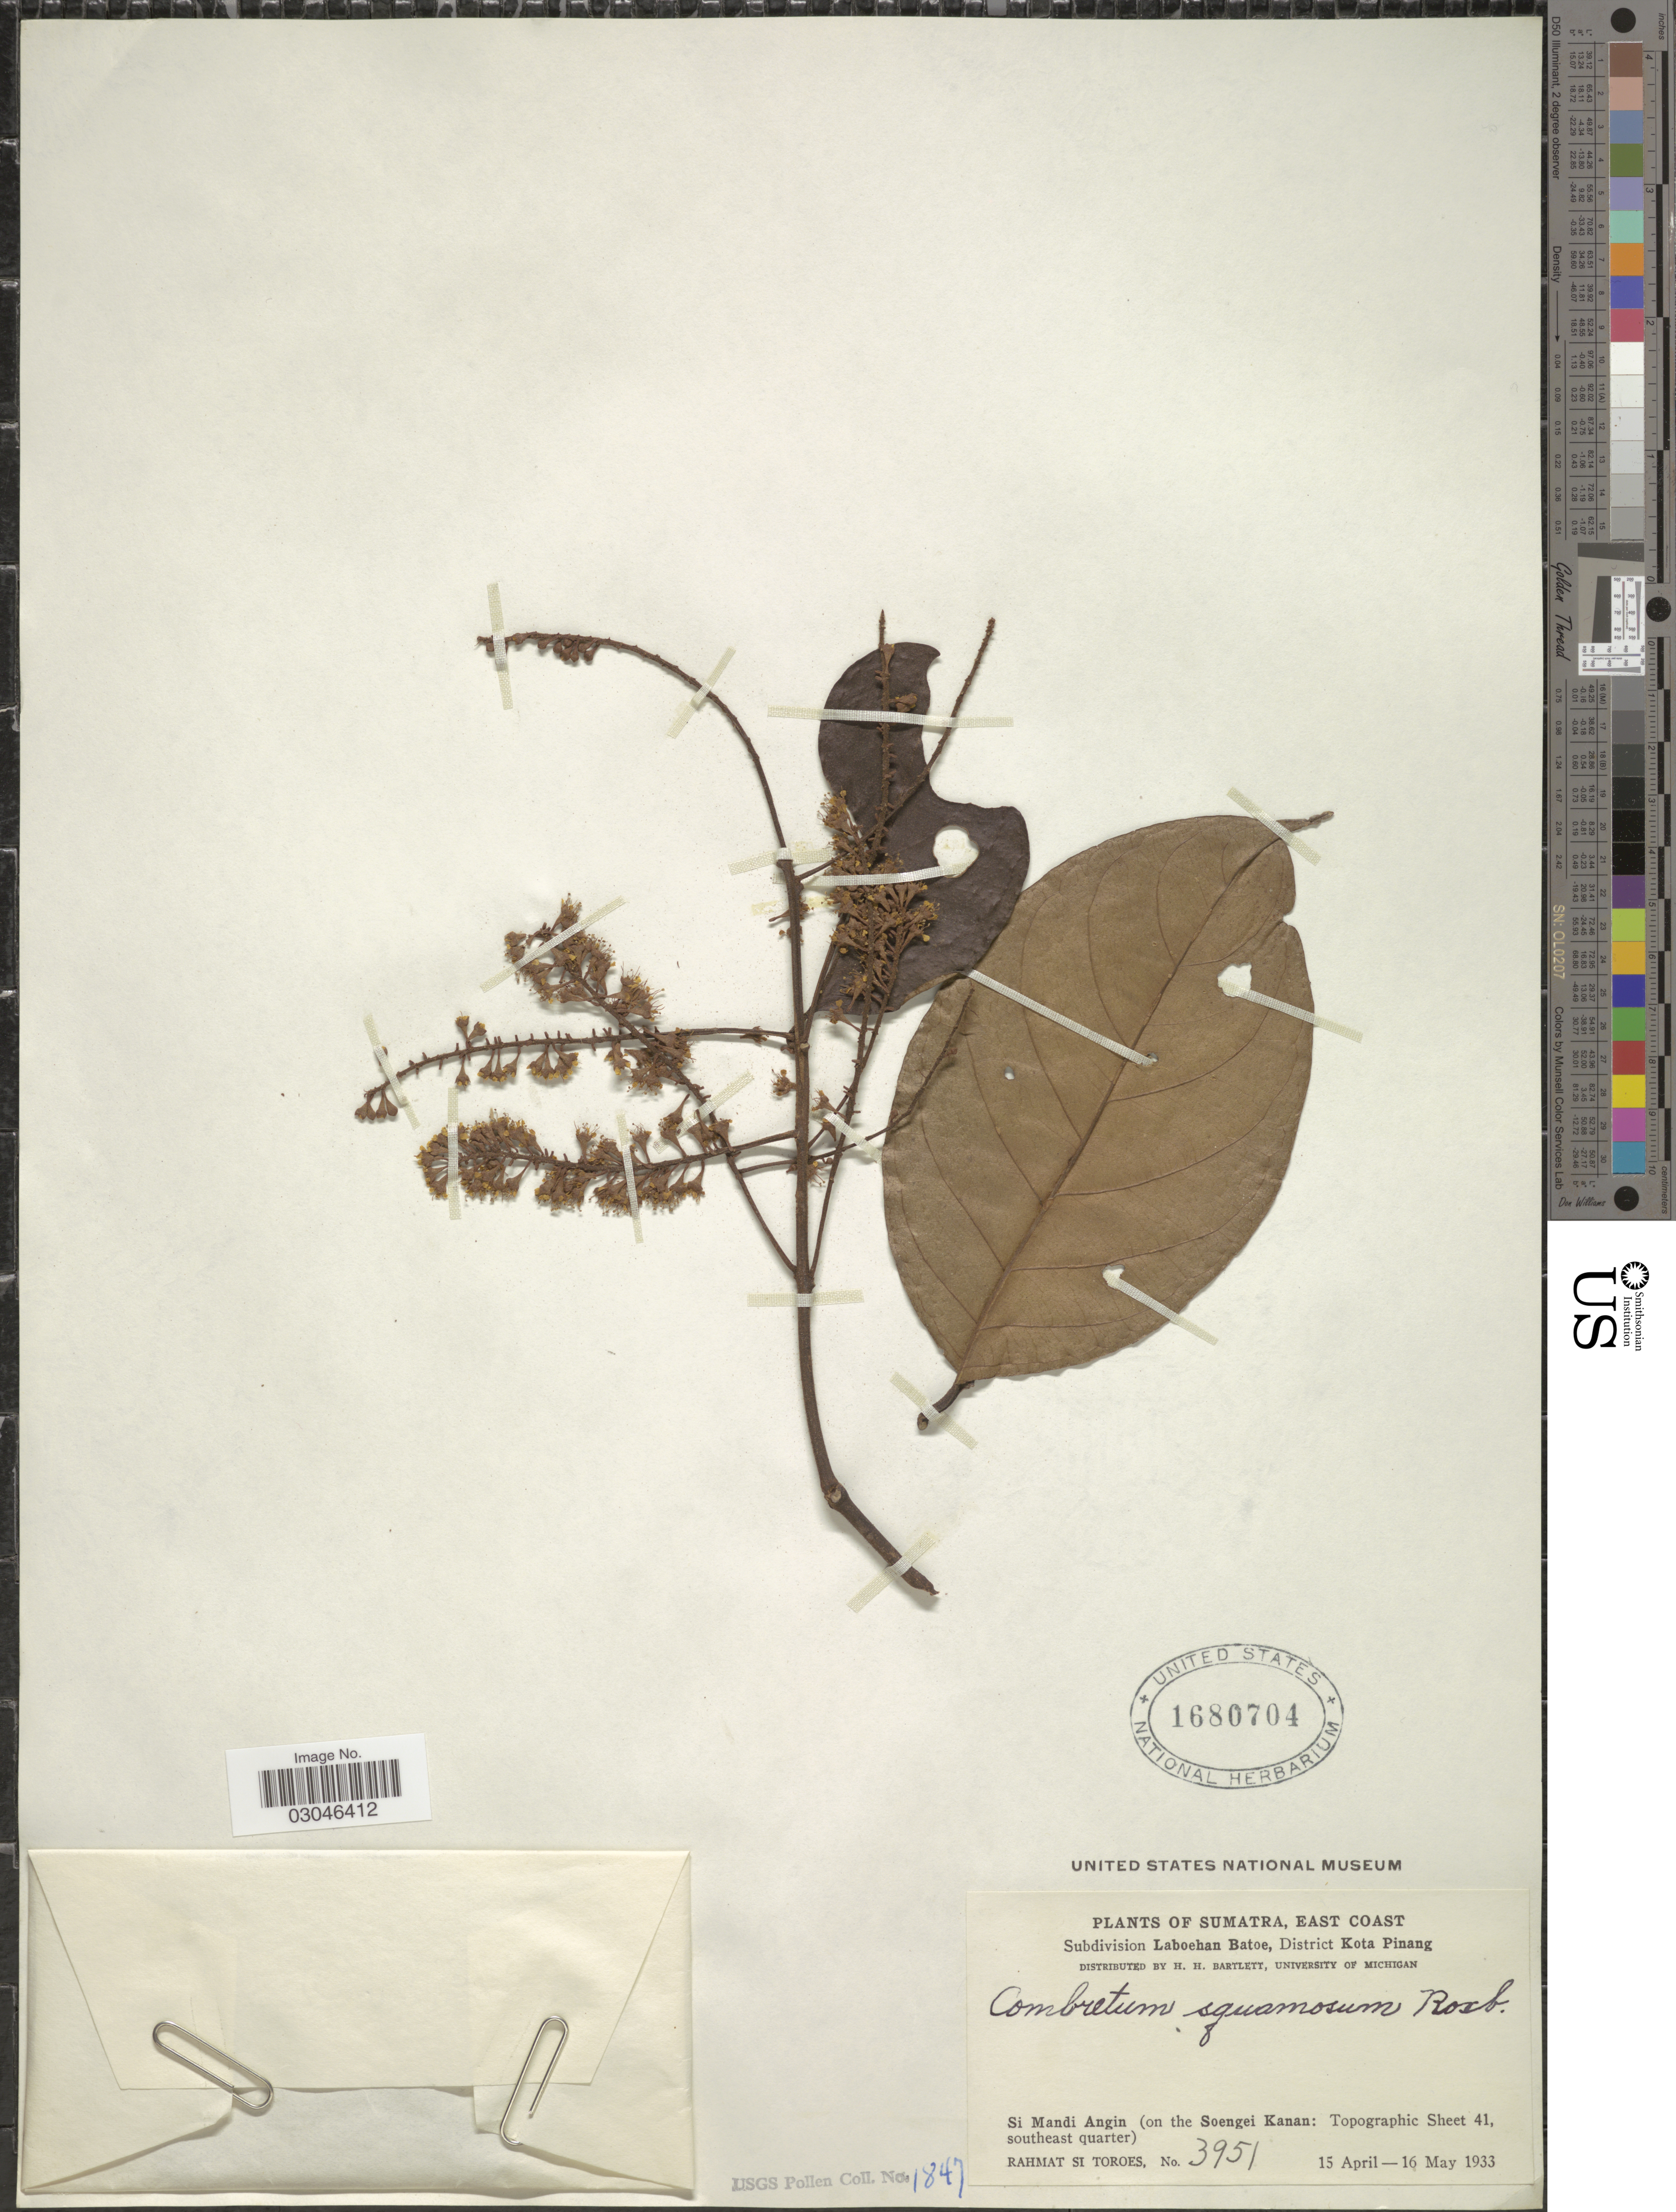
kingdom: Plantae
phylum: Tracheophyta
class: Magnoliopsida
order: Myrtales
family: Combretaceae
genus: Combretum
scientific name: Combretum squamosum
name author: Roxb.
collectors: Rahmat Si Boeea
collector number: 3951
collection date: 1933-04-15/1933-05-16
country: Indonesia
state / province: Sumatra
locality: East Coast. Subdivision Laboehan Batoe, District Kota Pinang. Si Mandi Angin (on the Soengei Kanan: Topographic Sheet 41, southeast quarter).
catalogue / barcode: US 1680704